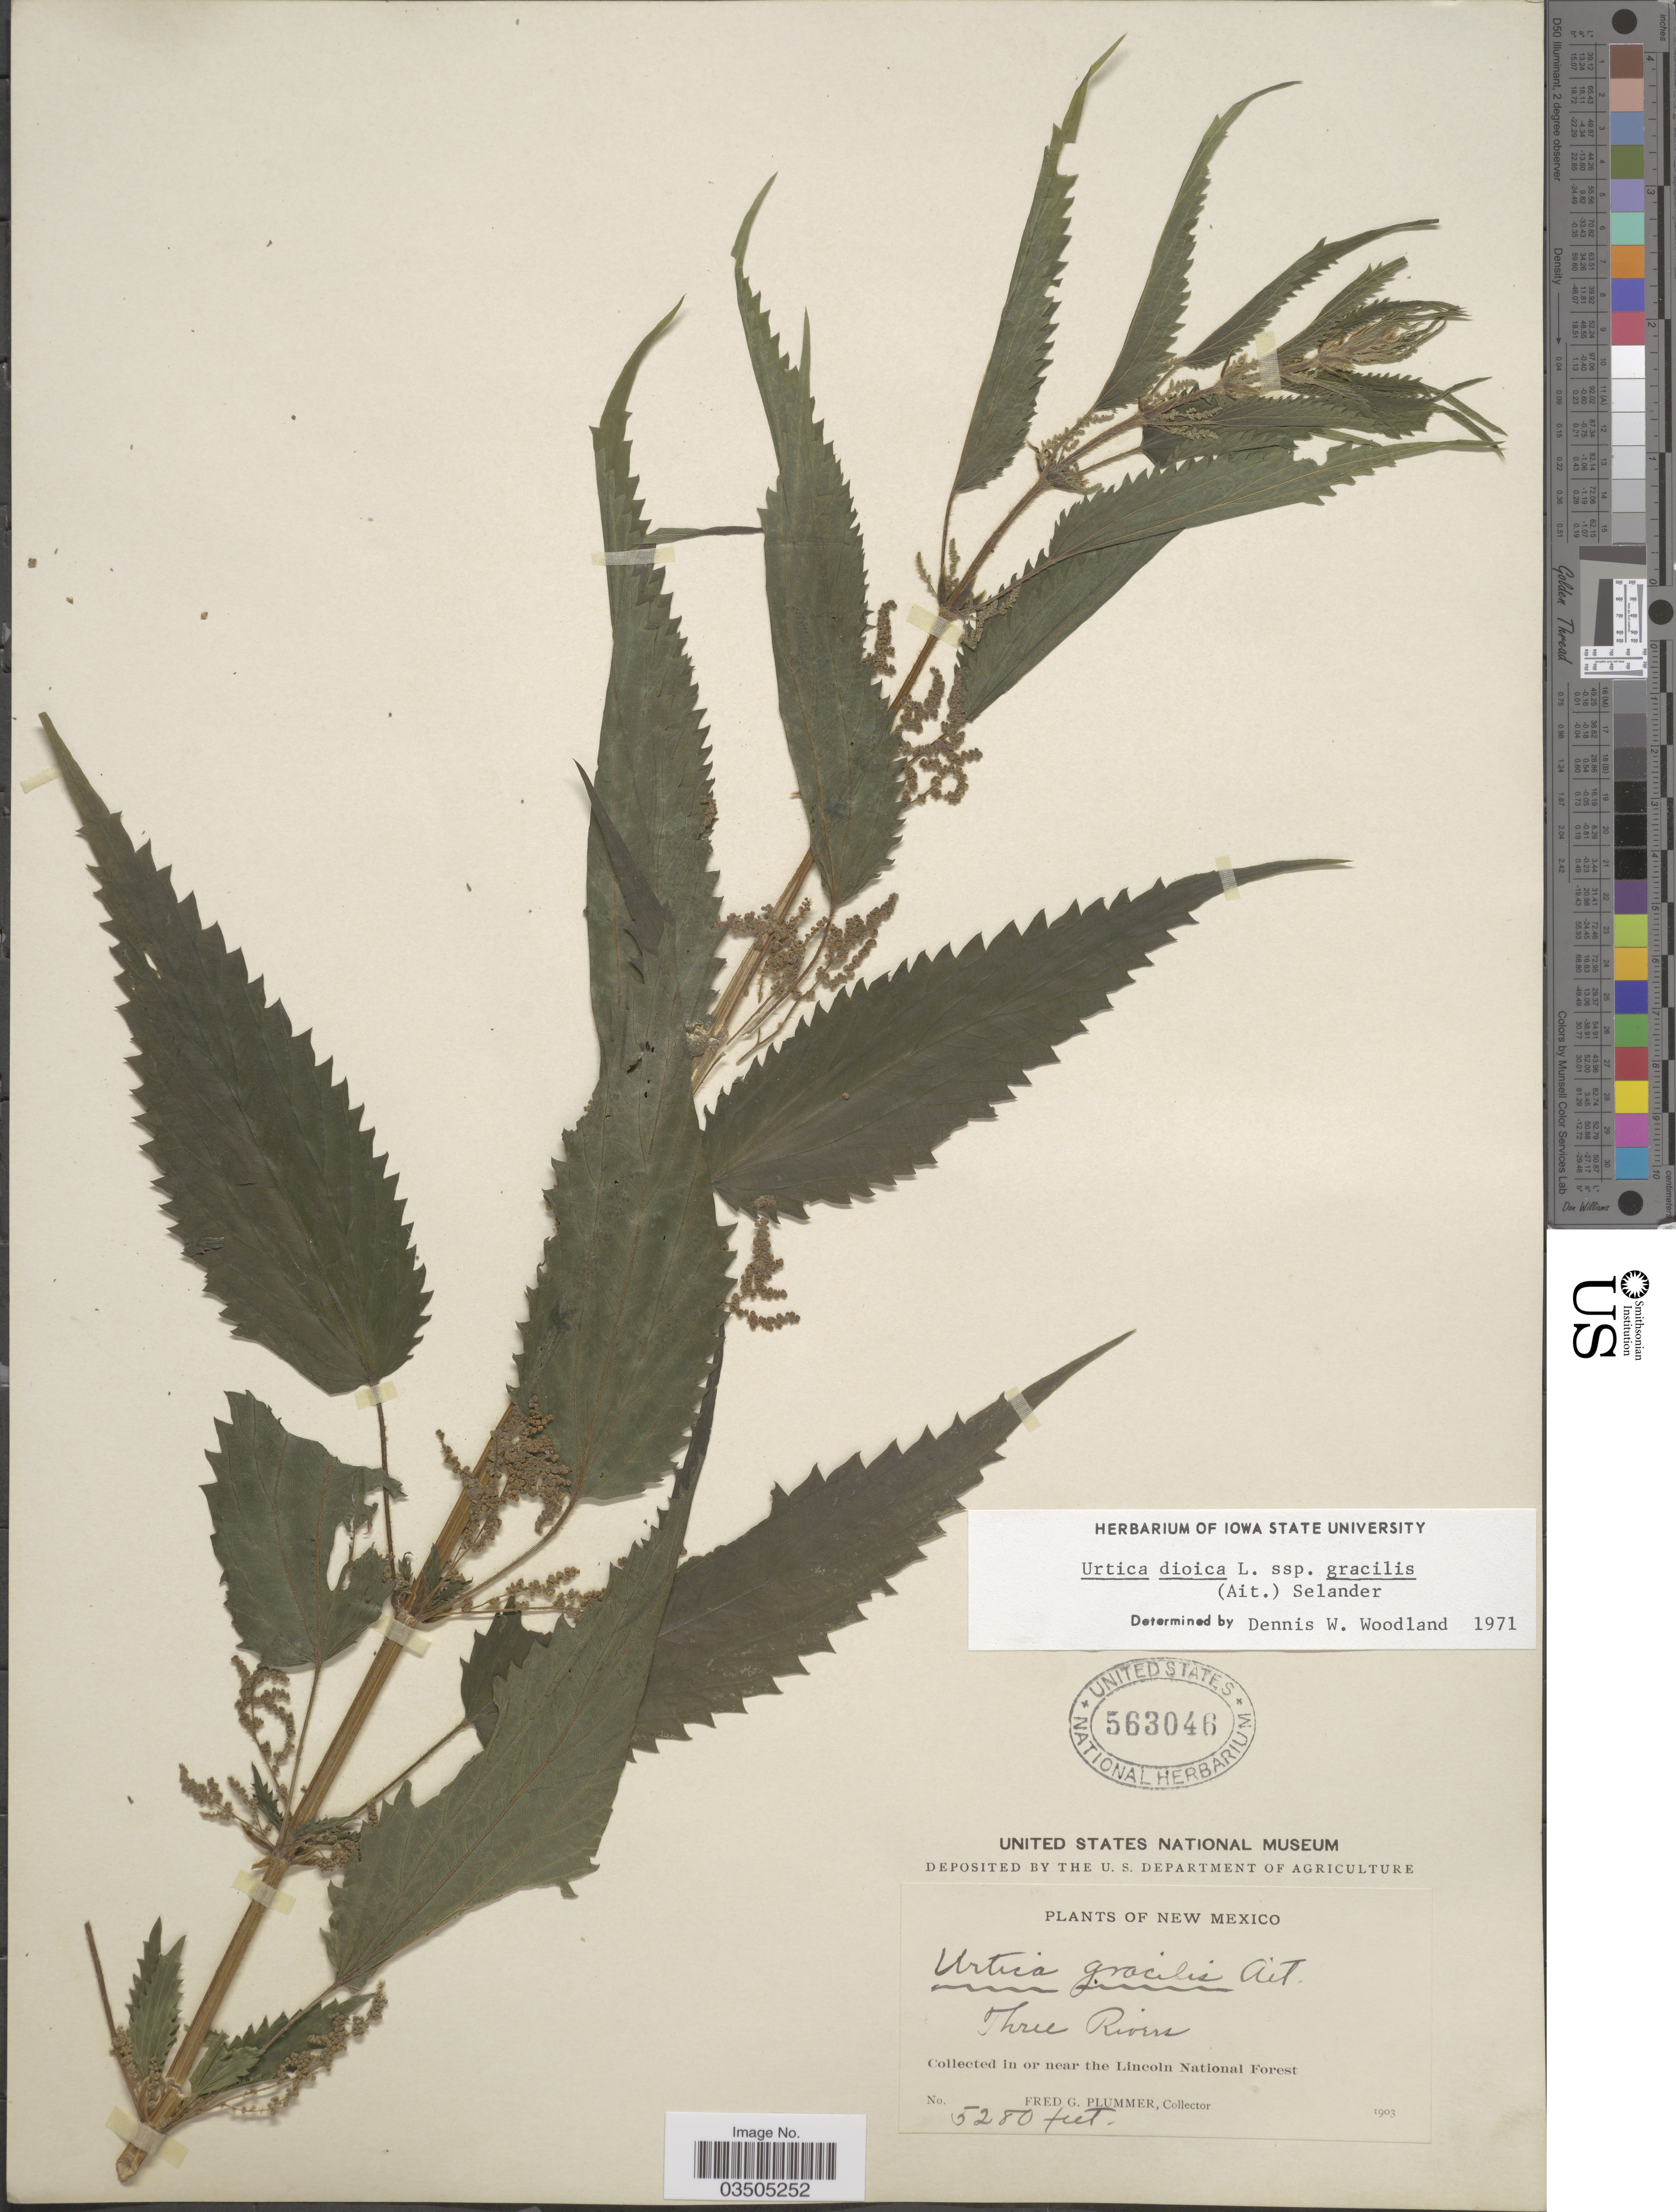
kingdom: Plantae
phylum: Tracheophyta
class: Magnoliopsida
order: Rosales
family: Urticaceae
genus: Urtica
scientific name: Urtica dioica subsp. gracilis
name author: L.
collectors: F. Plummer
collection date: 1903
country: United States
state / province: New Mexico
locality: Three Rivers. In or near the Lincoln National Forest.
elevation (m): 1609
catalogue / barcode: US 563046